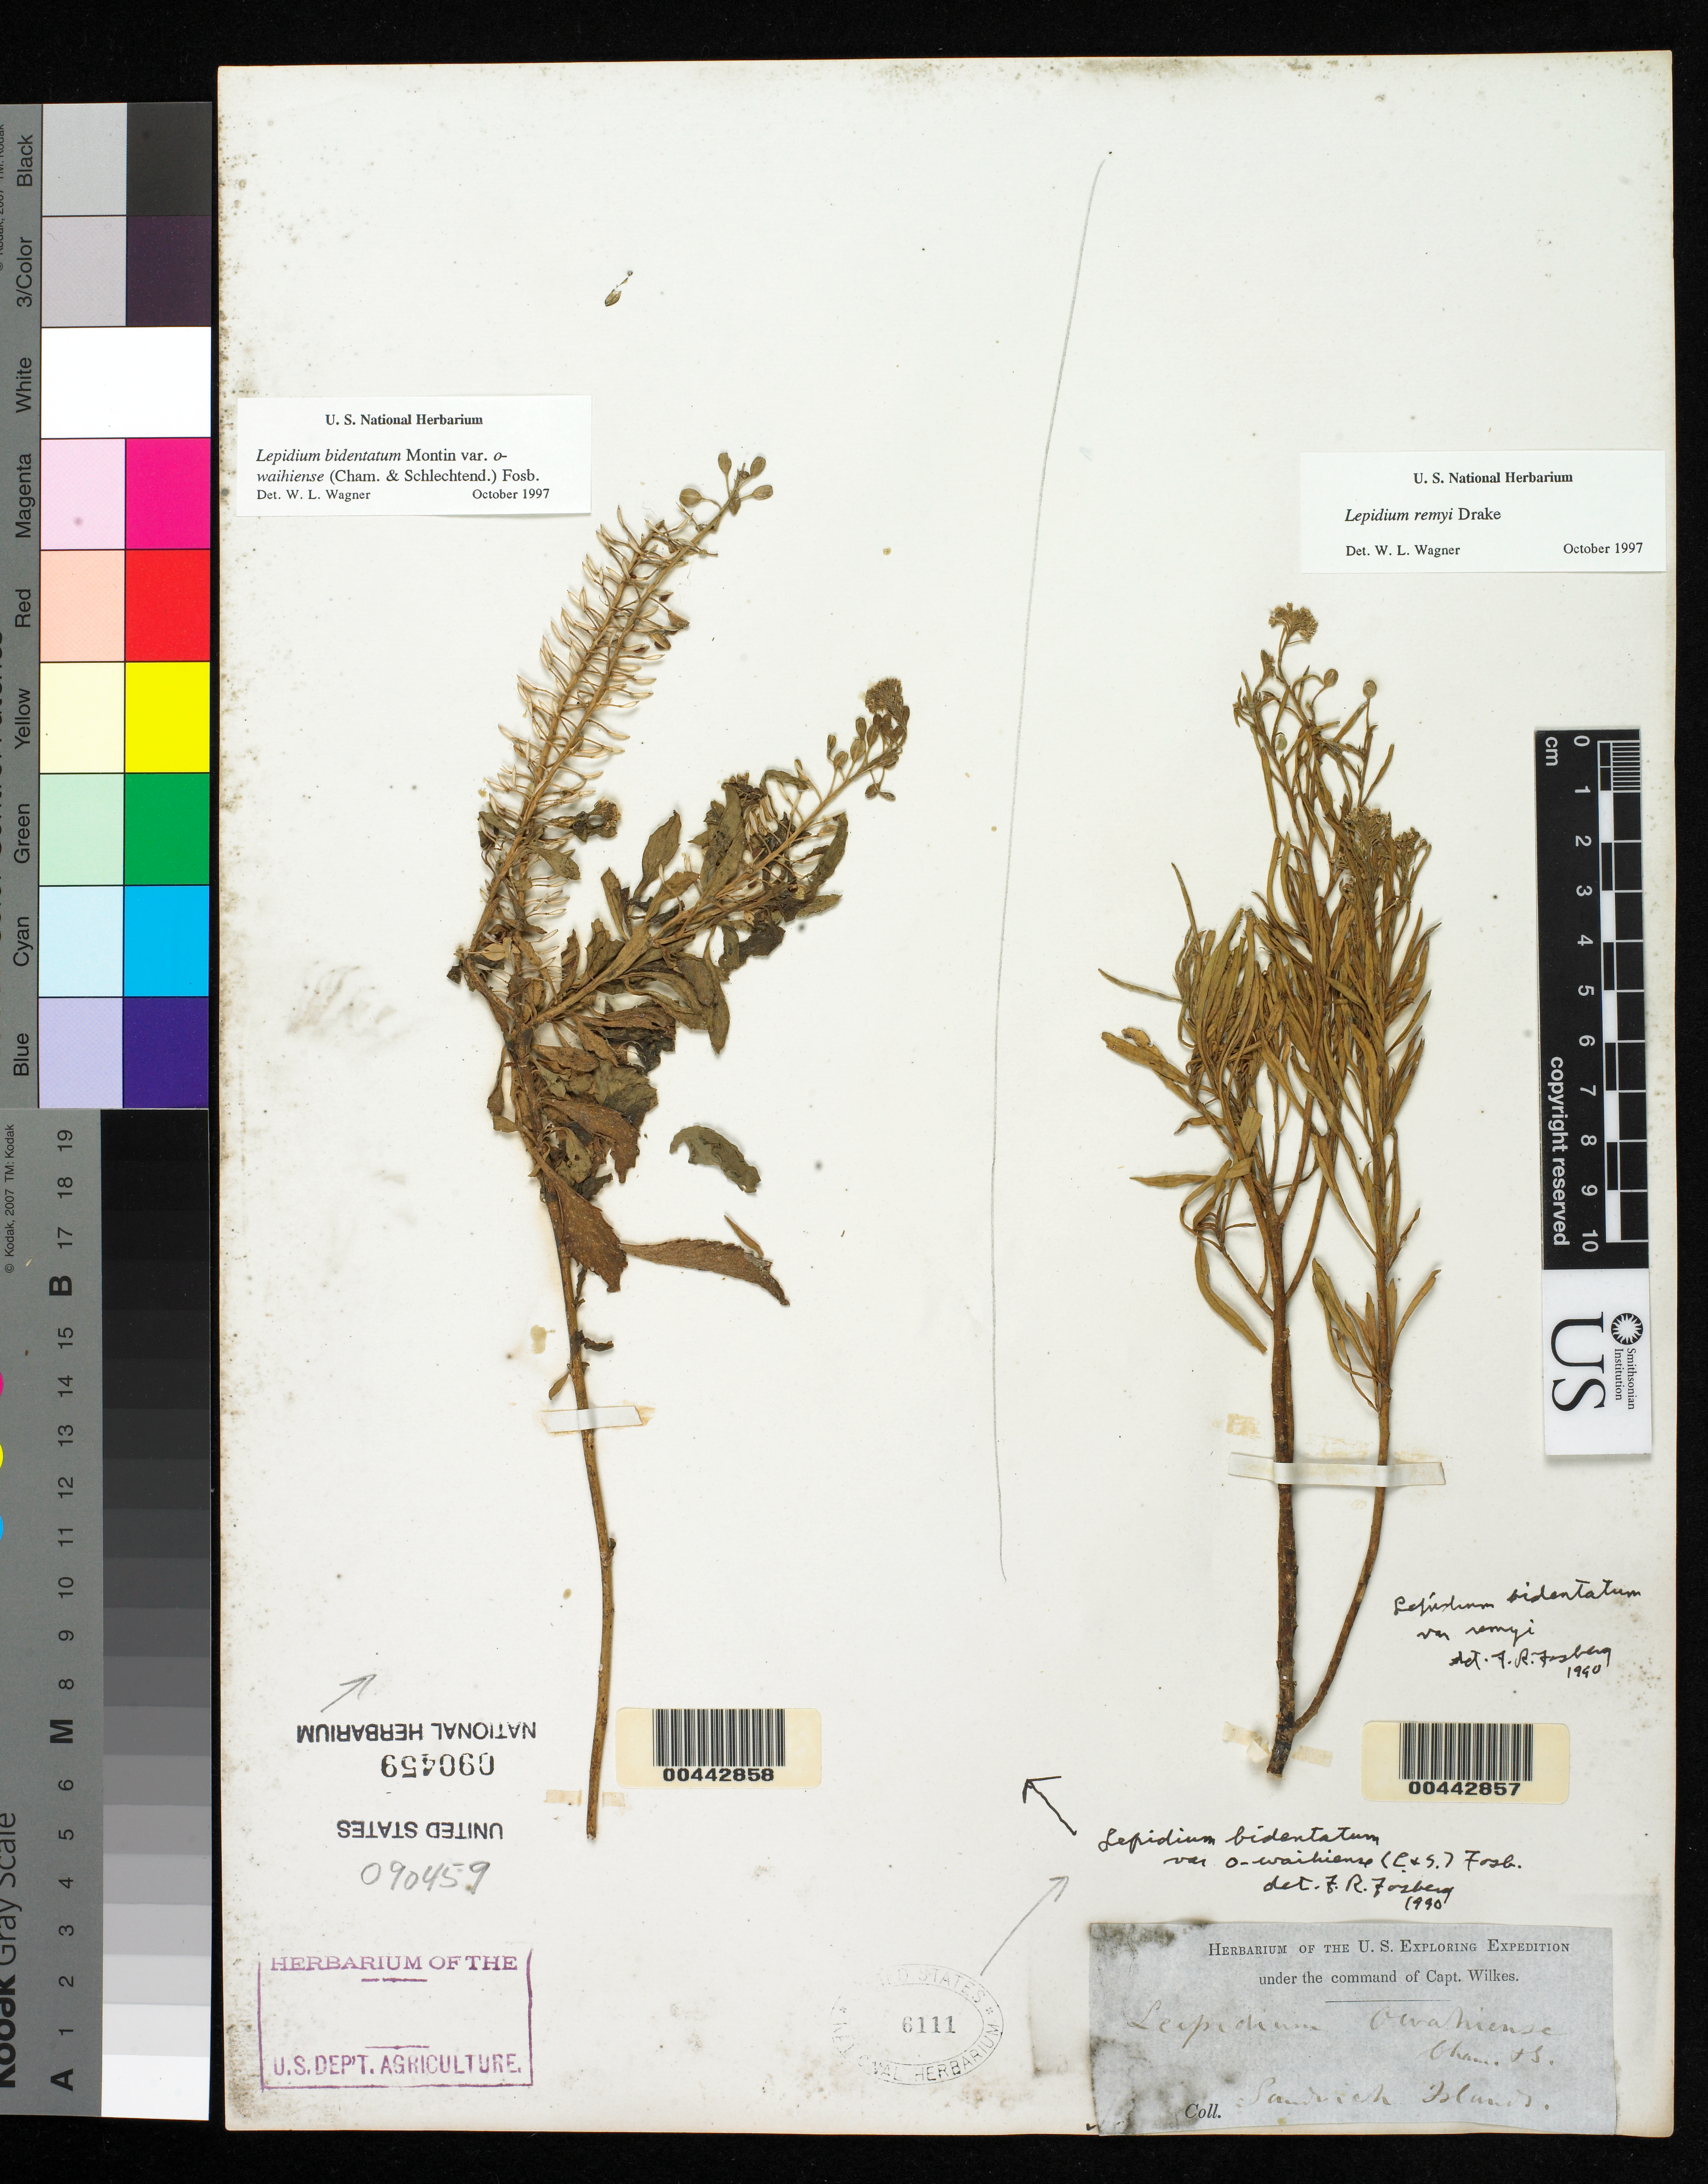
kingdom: Plantae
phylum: Tracheophyta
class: Magnoliopsida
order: Brassicales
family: Brassicaceae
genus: Lepidium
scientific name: Lepidium remyi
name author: Drake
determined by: Wagner, W. L., (BOT), Smithsonian Institution - National Museum of Natural History (UNITED STATES)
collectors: Wilkes Explor. Exped.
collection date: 1838/1842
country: United States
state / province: Hawaii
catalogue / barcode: US 6111